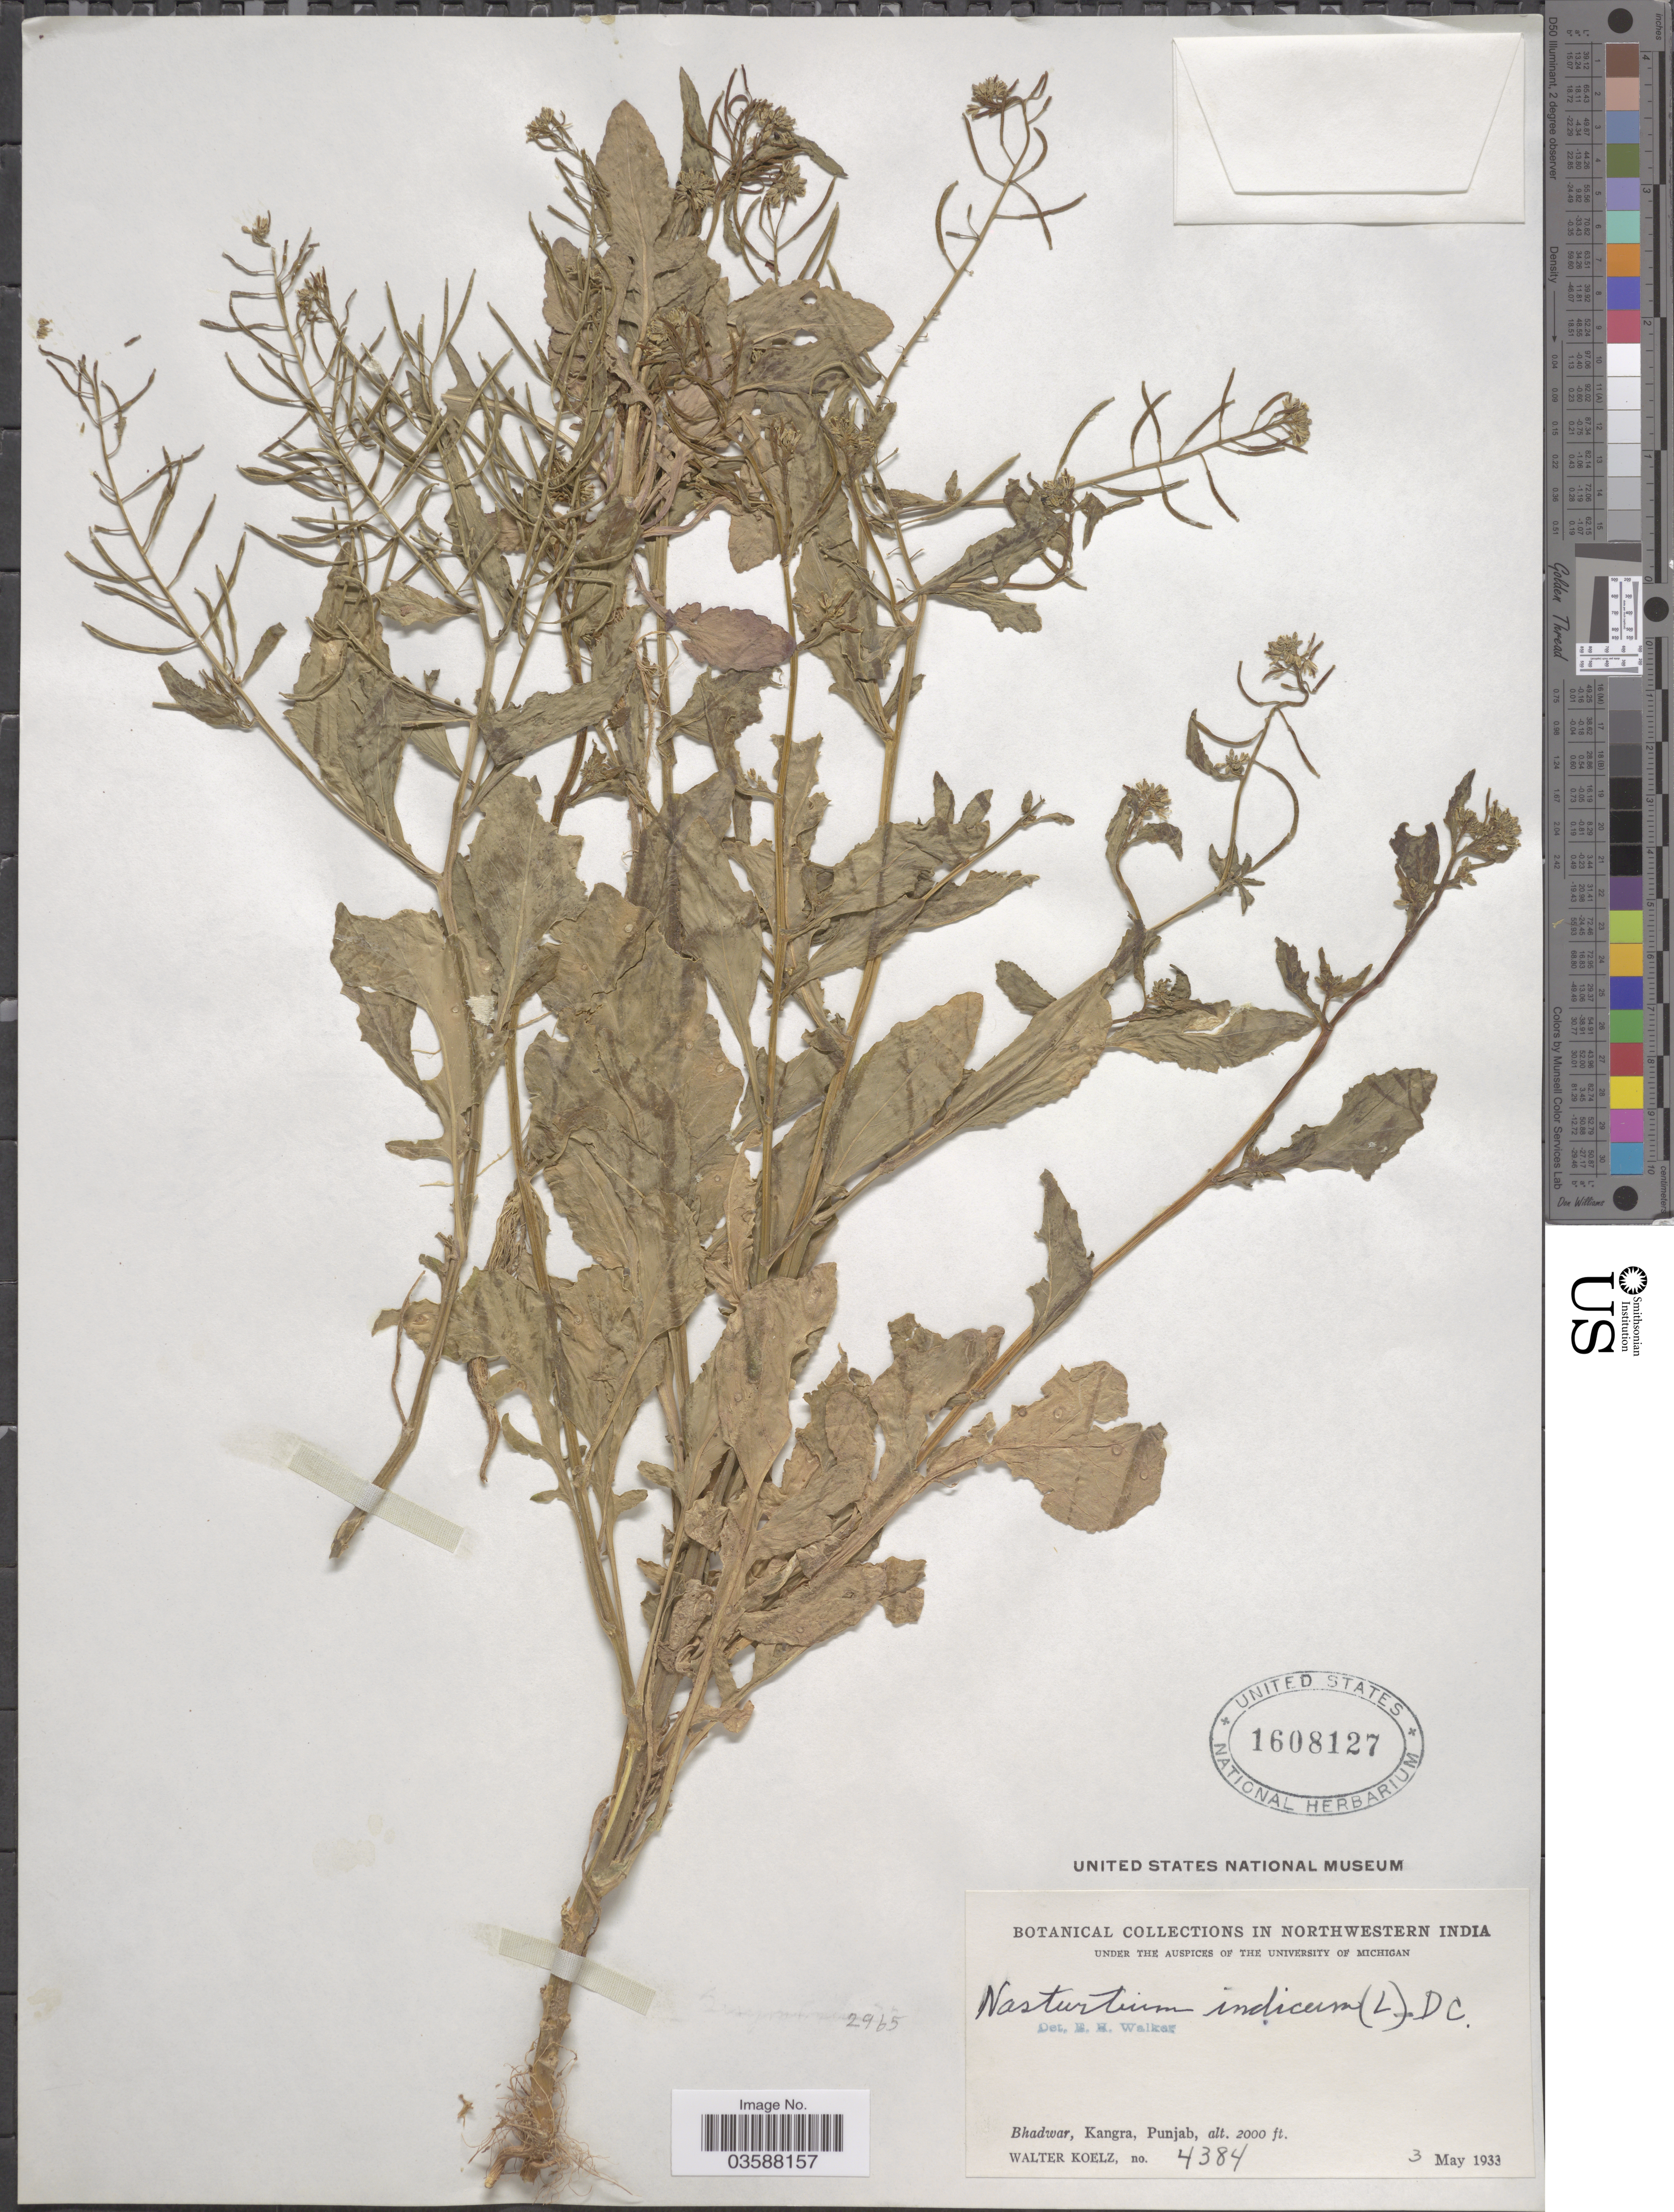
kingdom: Plantae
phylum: Tracheophyta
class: Magnoliopsida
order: Brassicales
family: Brassicaceae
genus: Rorippa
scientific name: Rorippa indica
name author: (L.) Hiern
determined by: Strong, M. T., (US), Smithsonian Institution - National Museum of Natural History (UNITED STATES)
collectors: W. N. Koelz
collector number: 4384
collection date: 1933-05-03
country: India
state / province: Punjab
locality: Northwestern India. Bhadwar, Kangra.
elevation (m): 610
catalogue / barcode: US 1608127